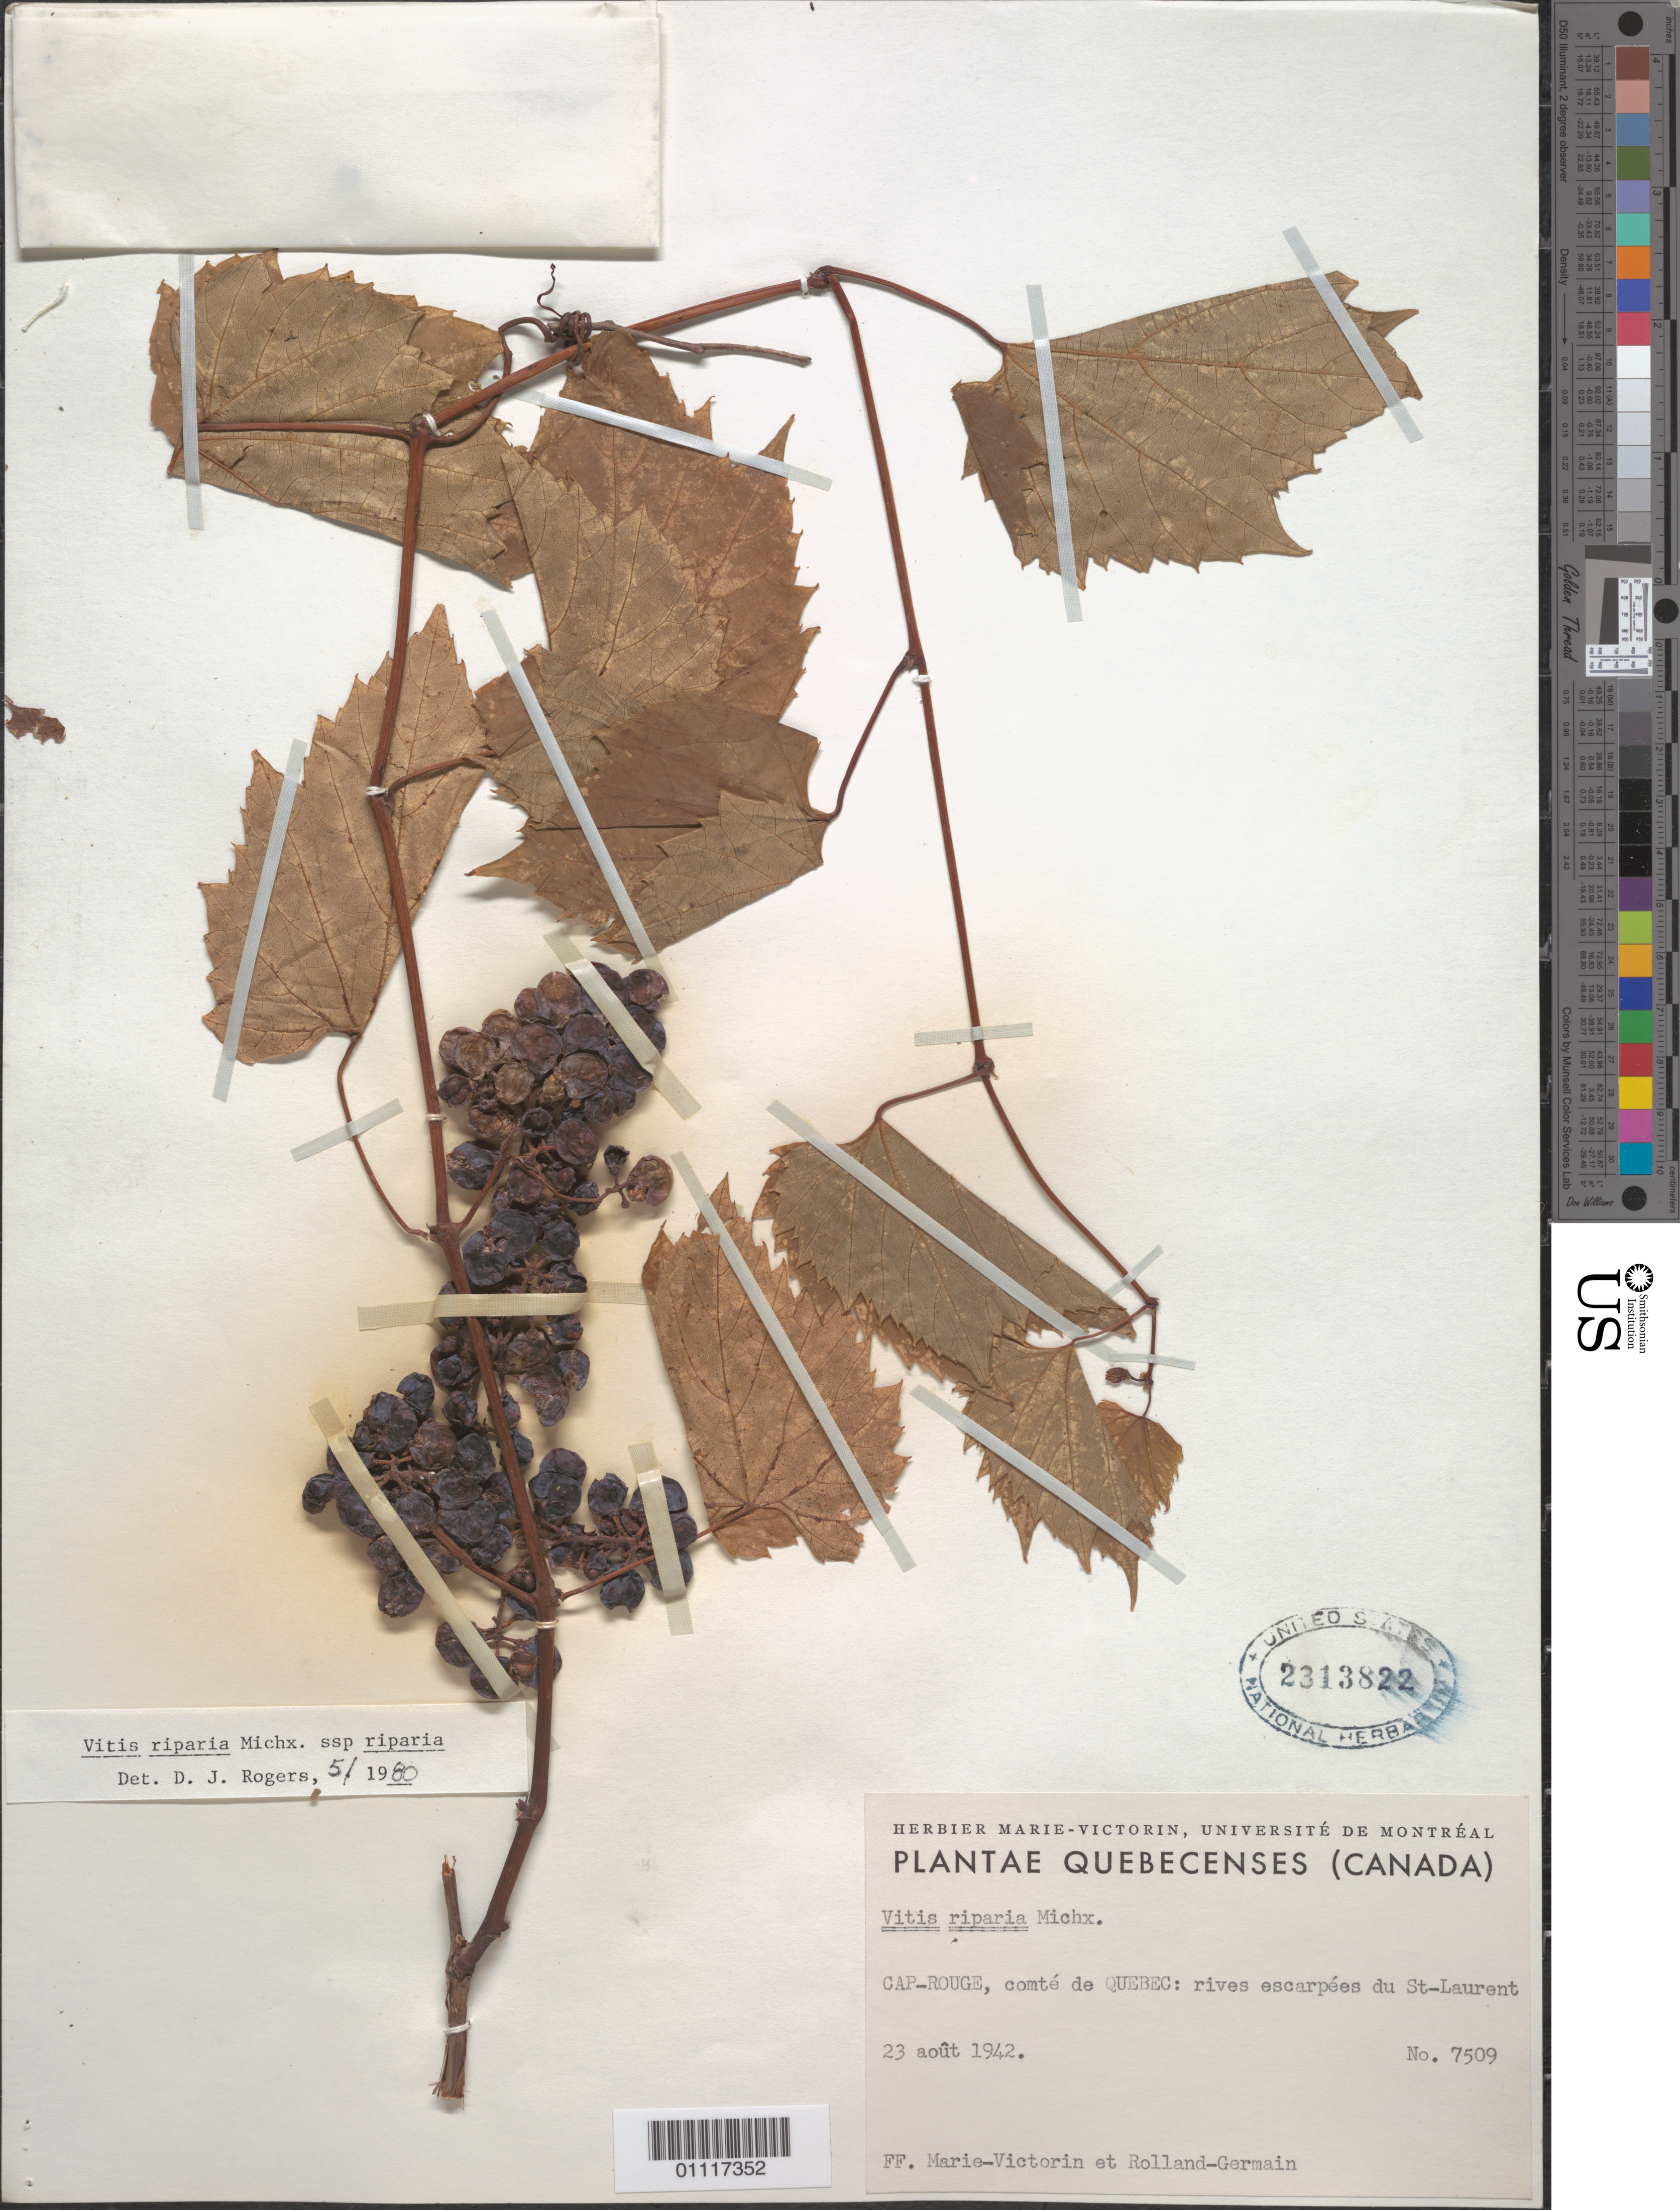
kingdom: Plantae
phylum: Tracheophyta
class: Magnoliopsida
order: Vitales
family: Vitaceae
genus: Vitis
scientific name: Vitis riparia subsp. riparia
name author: Michx.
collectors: -. Marie-Victorin & Rolland-Germain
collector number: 7509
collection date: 1942-08-23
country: Canada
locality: CAP_ROUGE, comte de QUEBEC: rives escarpees du ST-Laurent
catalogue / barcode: US 2313822